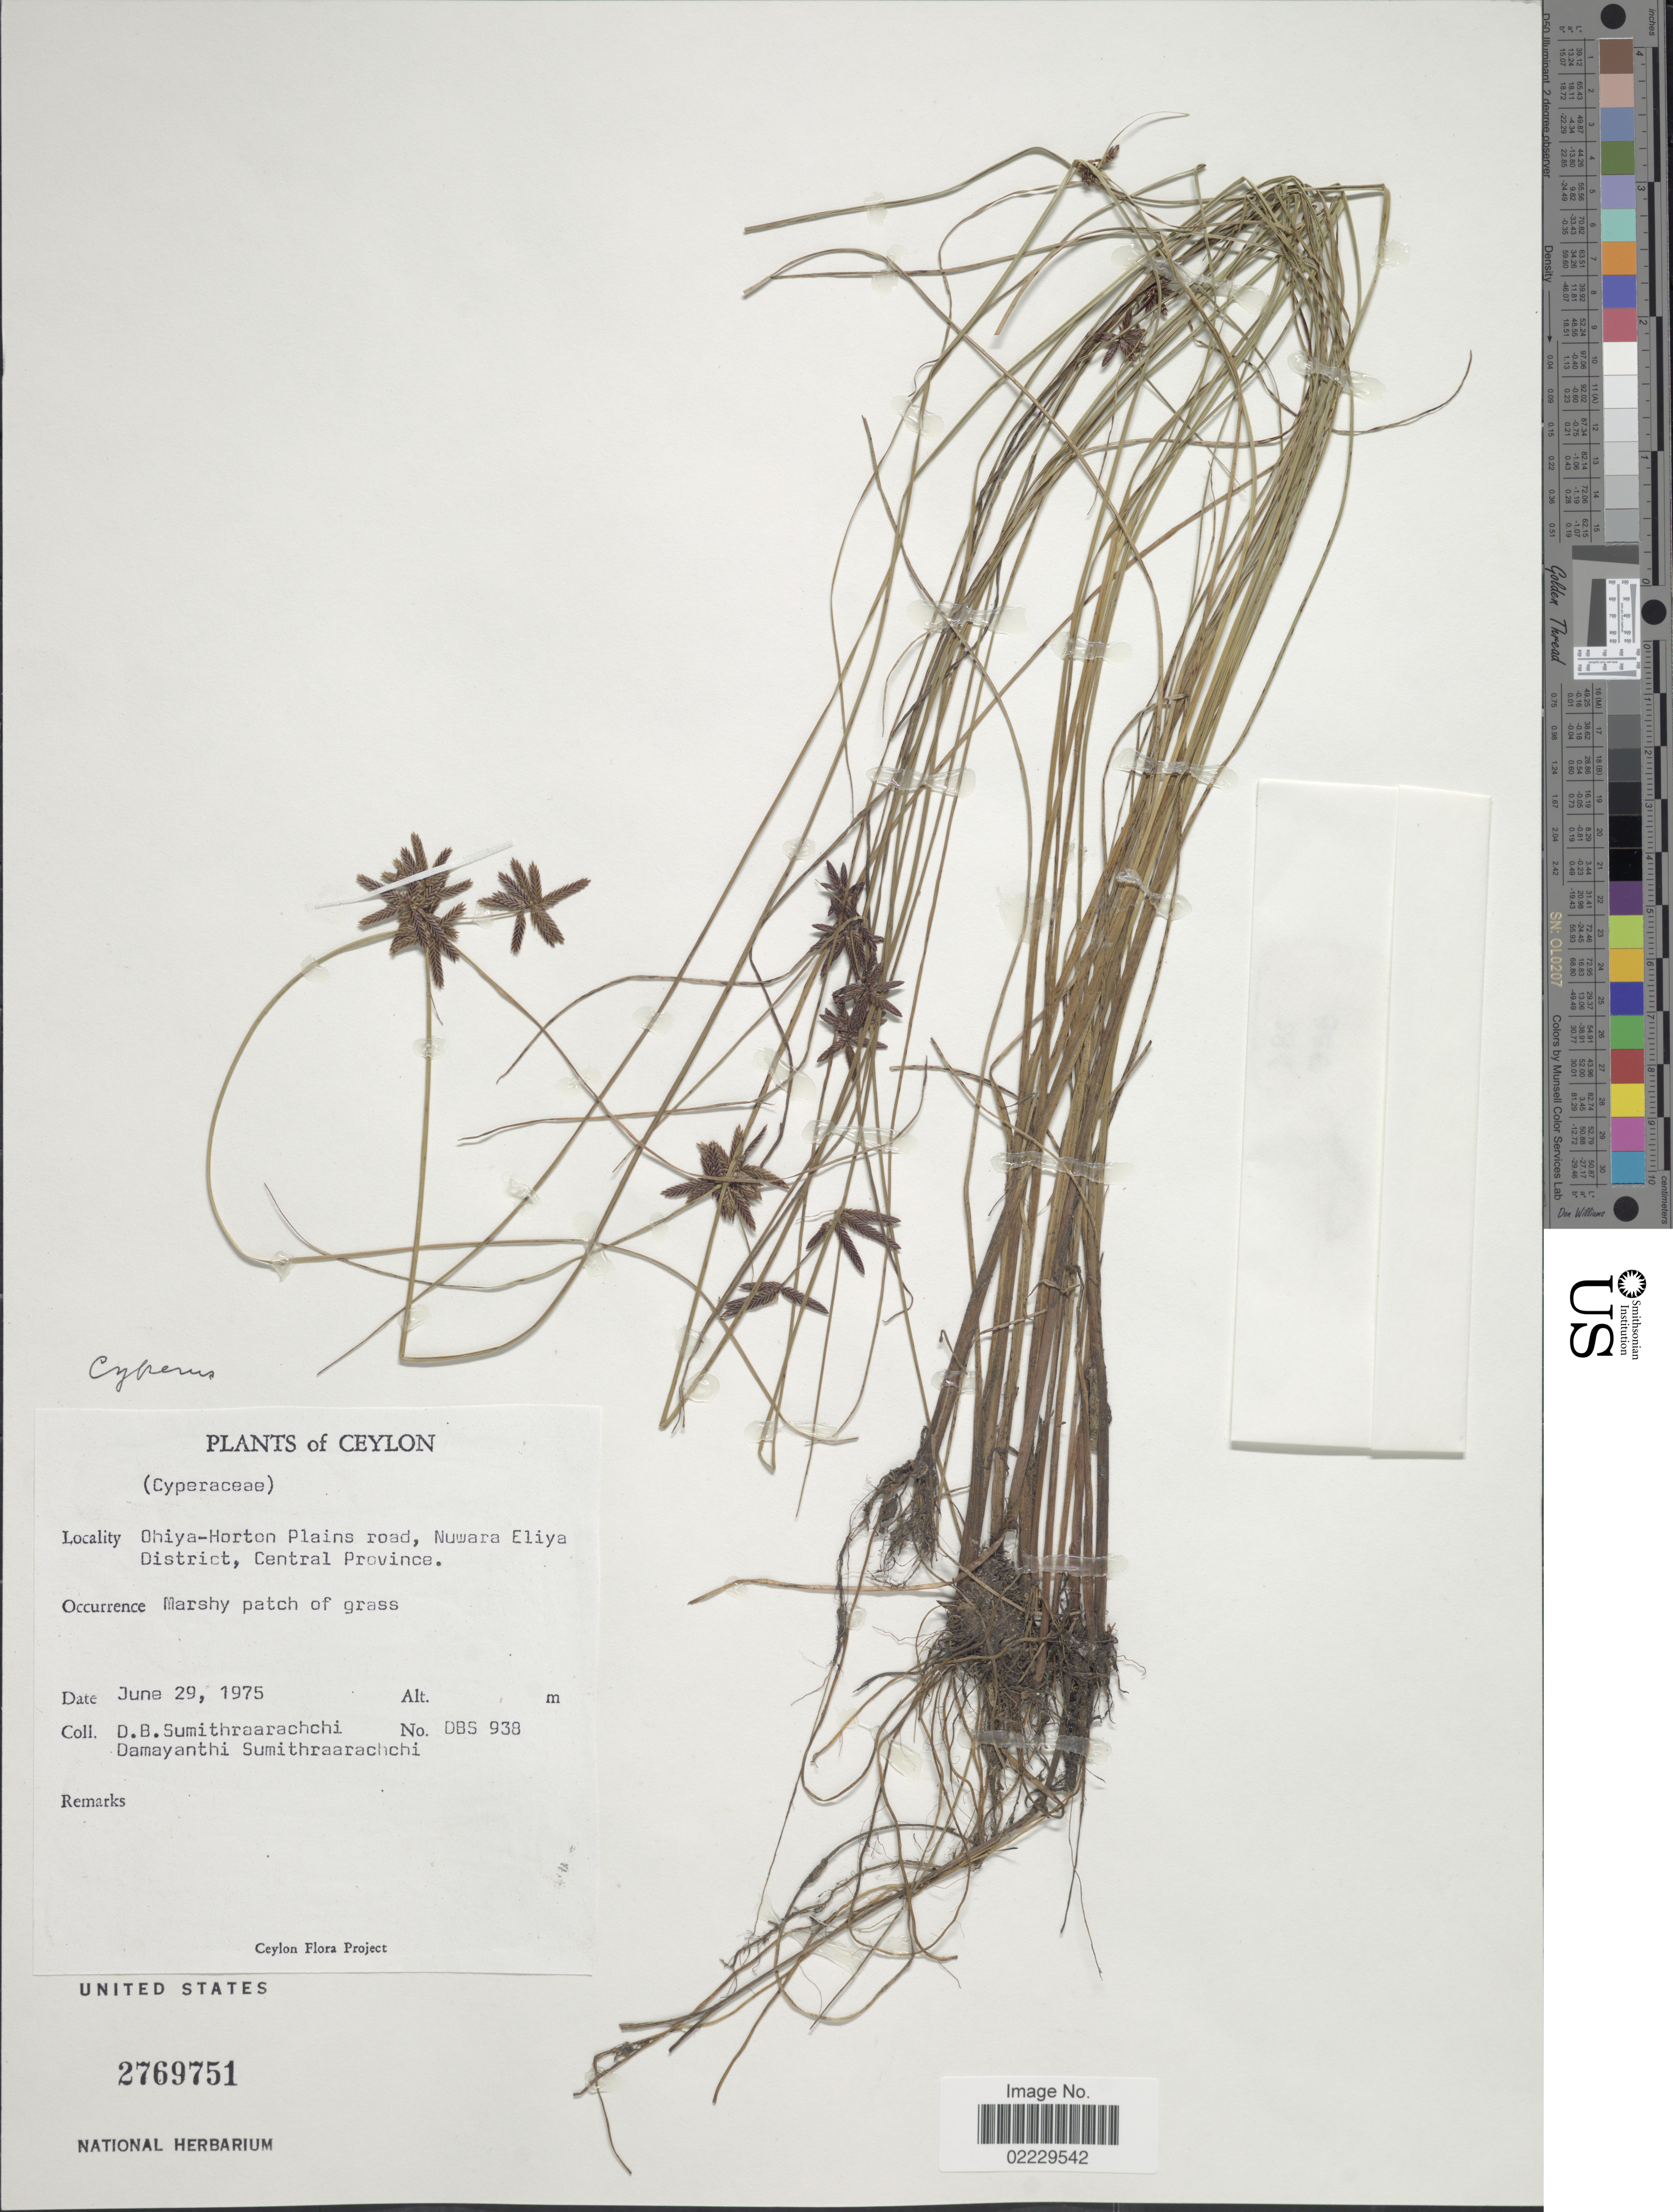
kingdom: Plantae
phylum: Tracheophyta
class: Liliopsida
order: Poales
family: Cyperaceae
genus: Cyperus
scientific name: Cyperus flavidus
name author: Retz.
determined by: Strong, Mark T., (BOT), Smithsonian Institution - National Museum of Natural History (UNITED STATES)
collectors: D. B. Sumithraarachchi & D. Sumithraarachchi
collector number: DBS938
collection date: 1975-06-29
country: Sri Lanka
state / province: Central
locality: Ceylon, Ohiya-Horton Plains road, Nuwara Eliya District, Central Province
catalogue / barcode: US 2769751